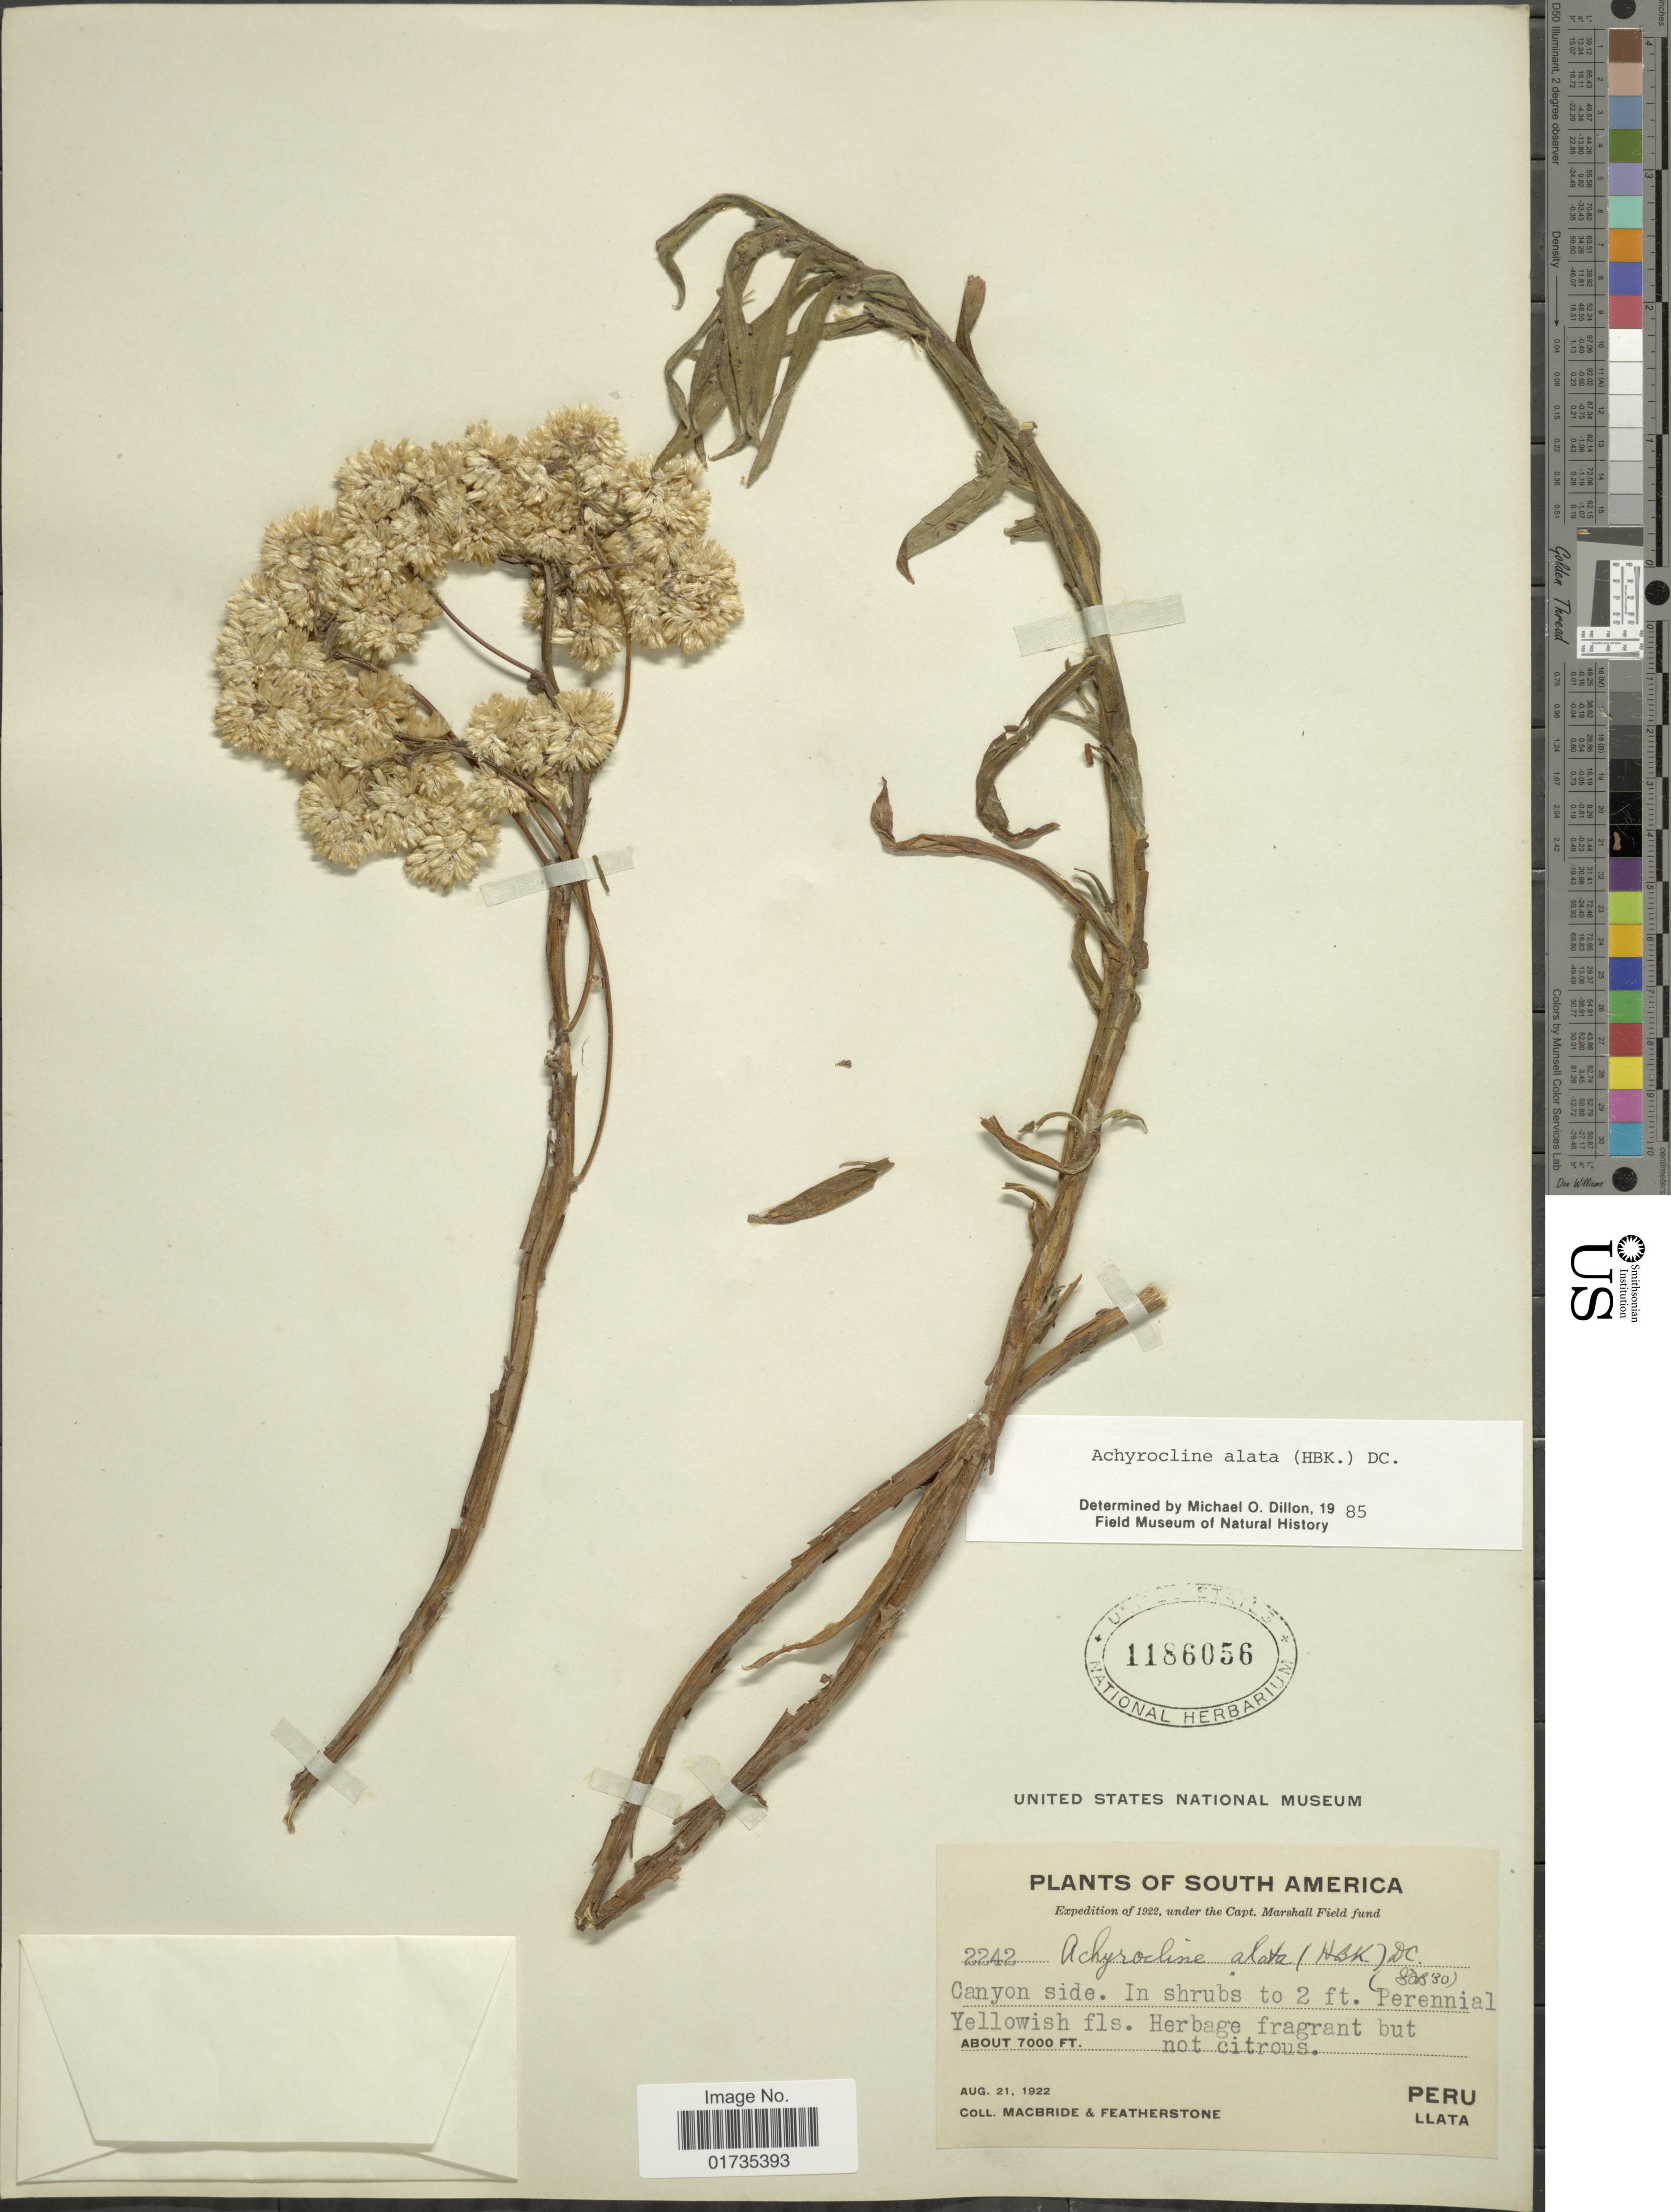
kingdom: Plantae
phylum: Tracheophyta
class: Magnoliopsida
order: Asterales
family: Asteraceae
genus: Achyrocline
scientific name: Achyrocline alata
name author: (Kunth) DC.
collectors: Macbride, -- & -. Featherstone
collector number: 2242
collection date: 1922-08-21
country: Peru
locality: Canyon side. Peru. Llata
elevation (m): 2134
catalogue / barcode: US 1186056